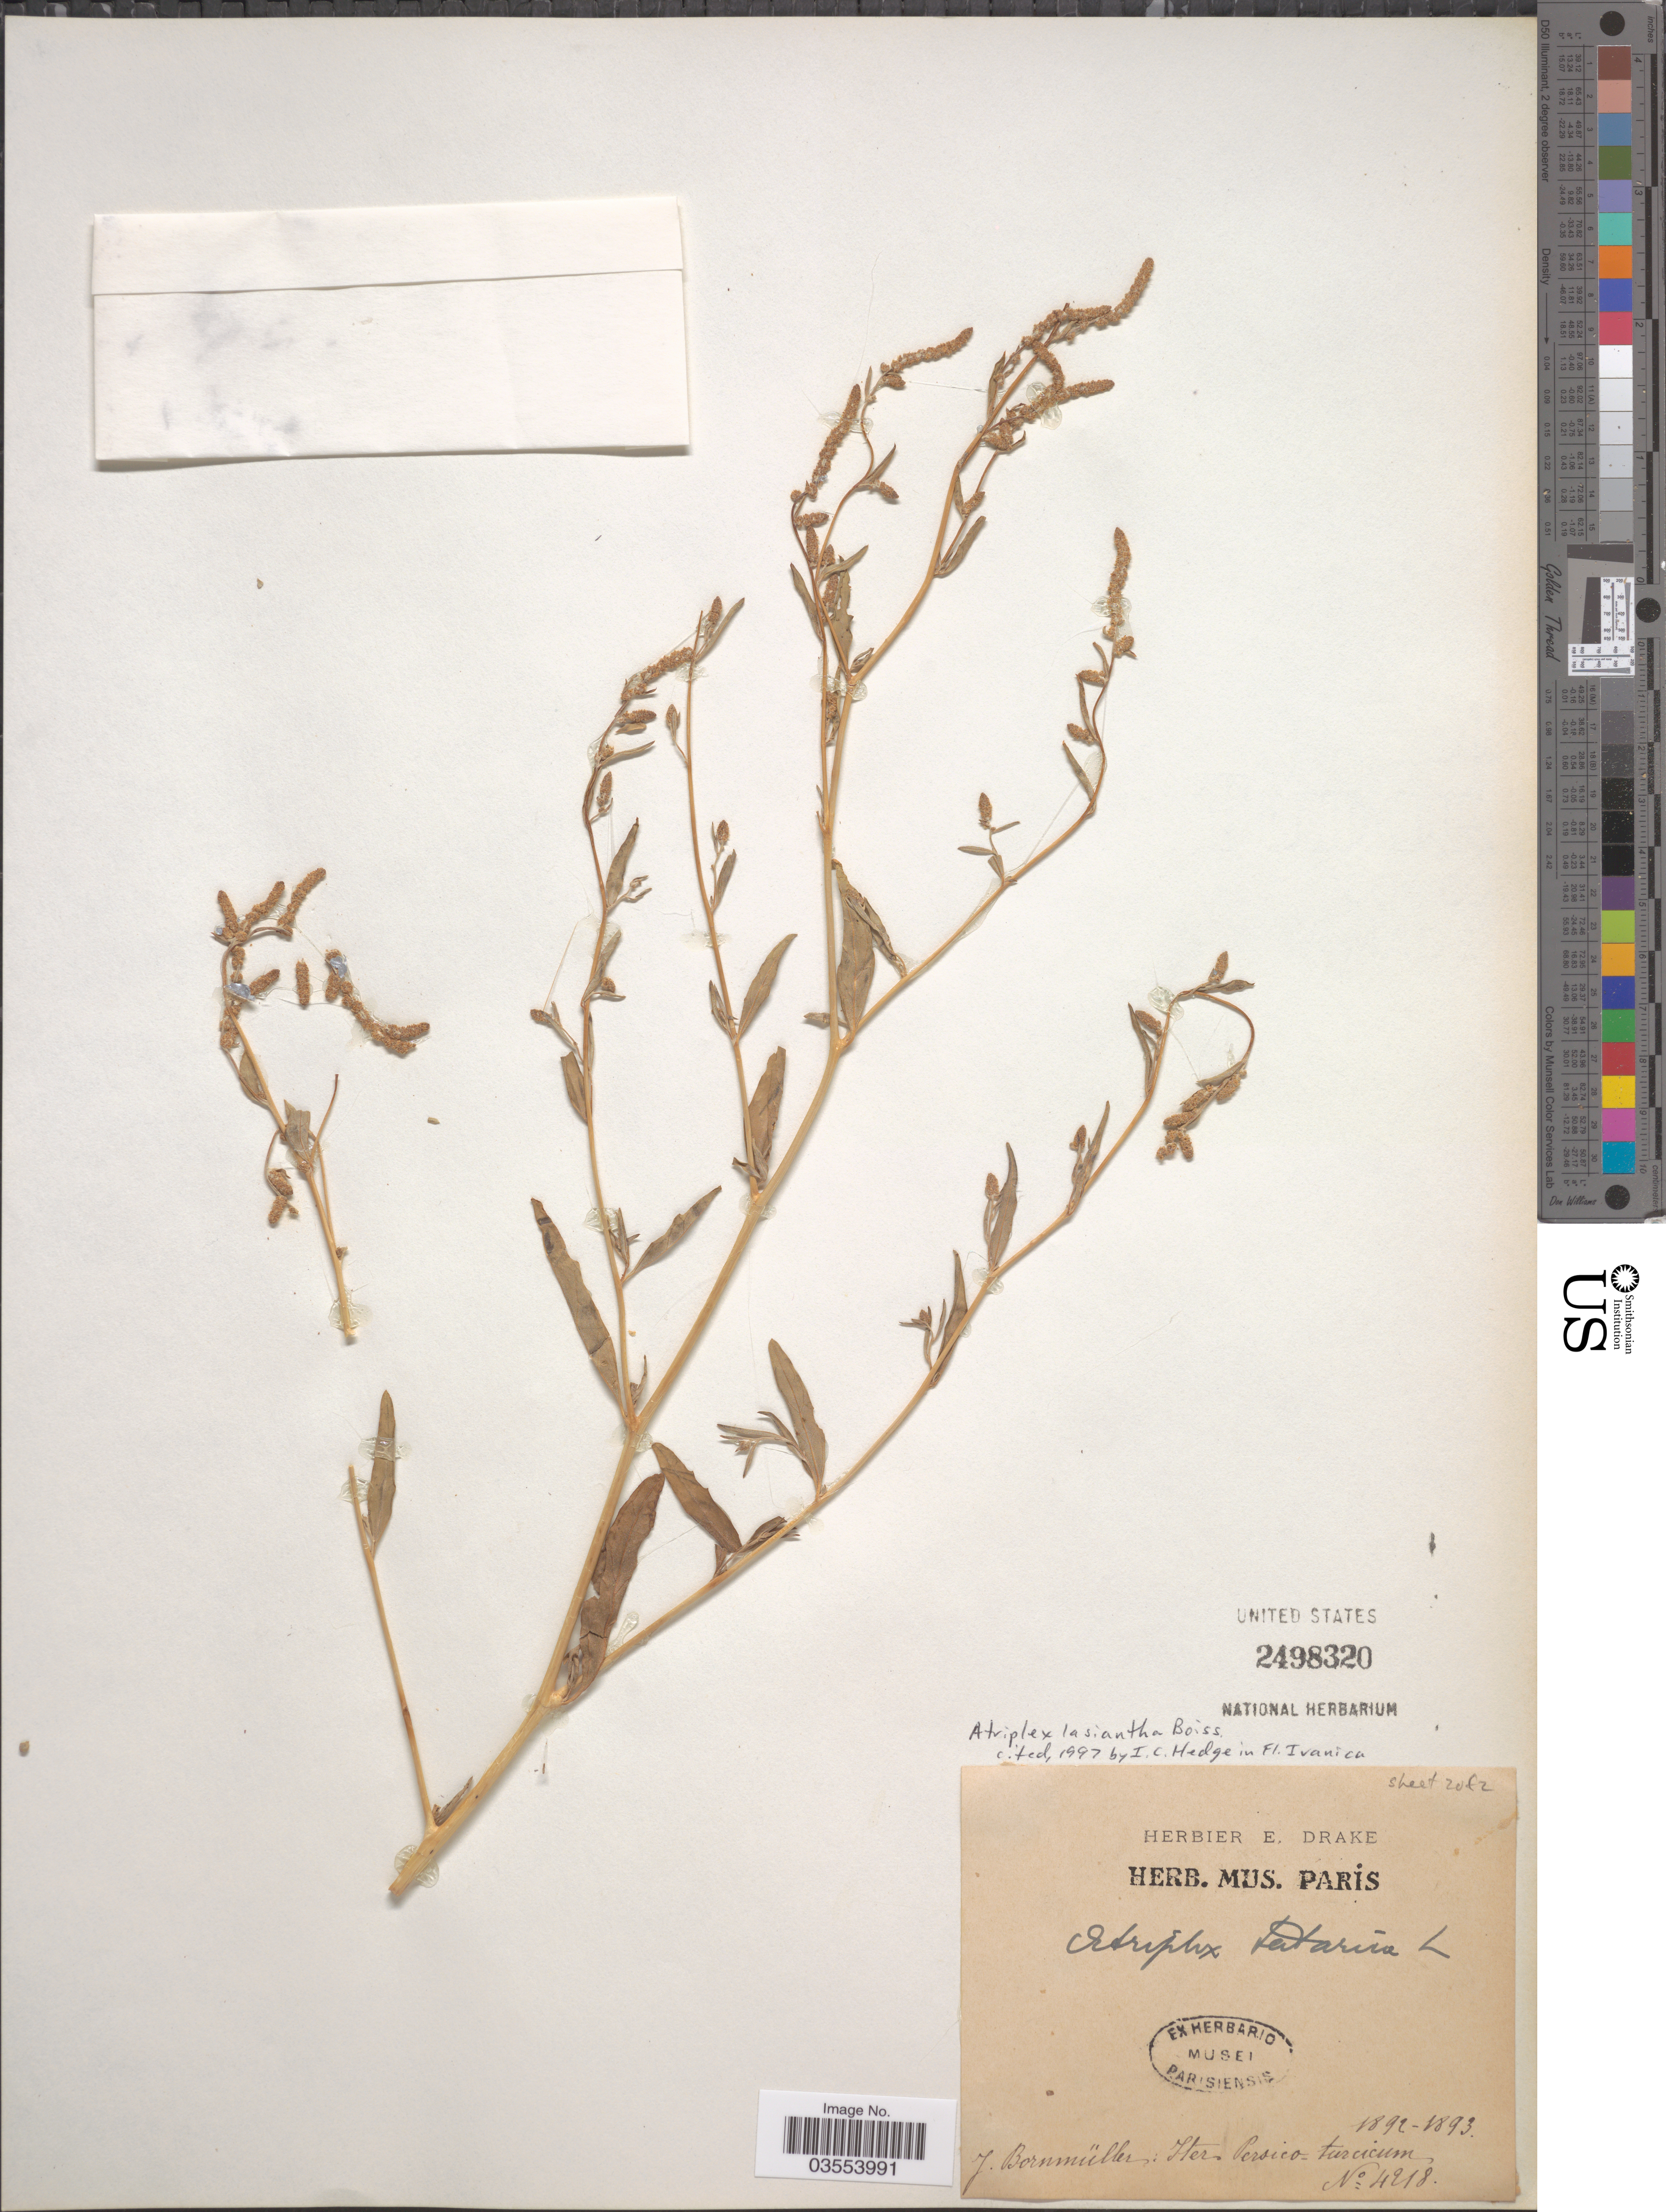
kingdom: Plantae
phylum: Tracheophyta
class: Magnoliopsida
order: Caryophyllales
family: Amaranthaceae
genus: Atriplex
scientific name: Atriplex lasiantha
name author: Boiss.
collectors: J. Bornmüller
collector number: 4218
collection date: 1892/1893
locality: Iter. Persico-turcicum.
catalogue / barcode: US 2498320